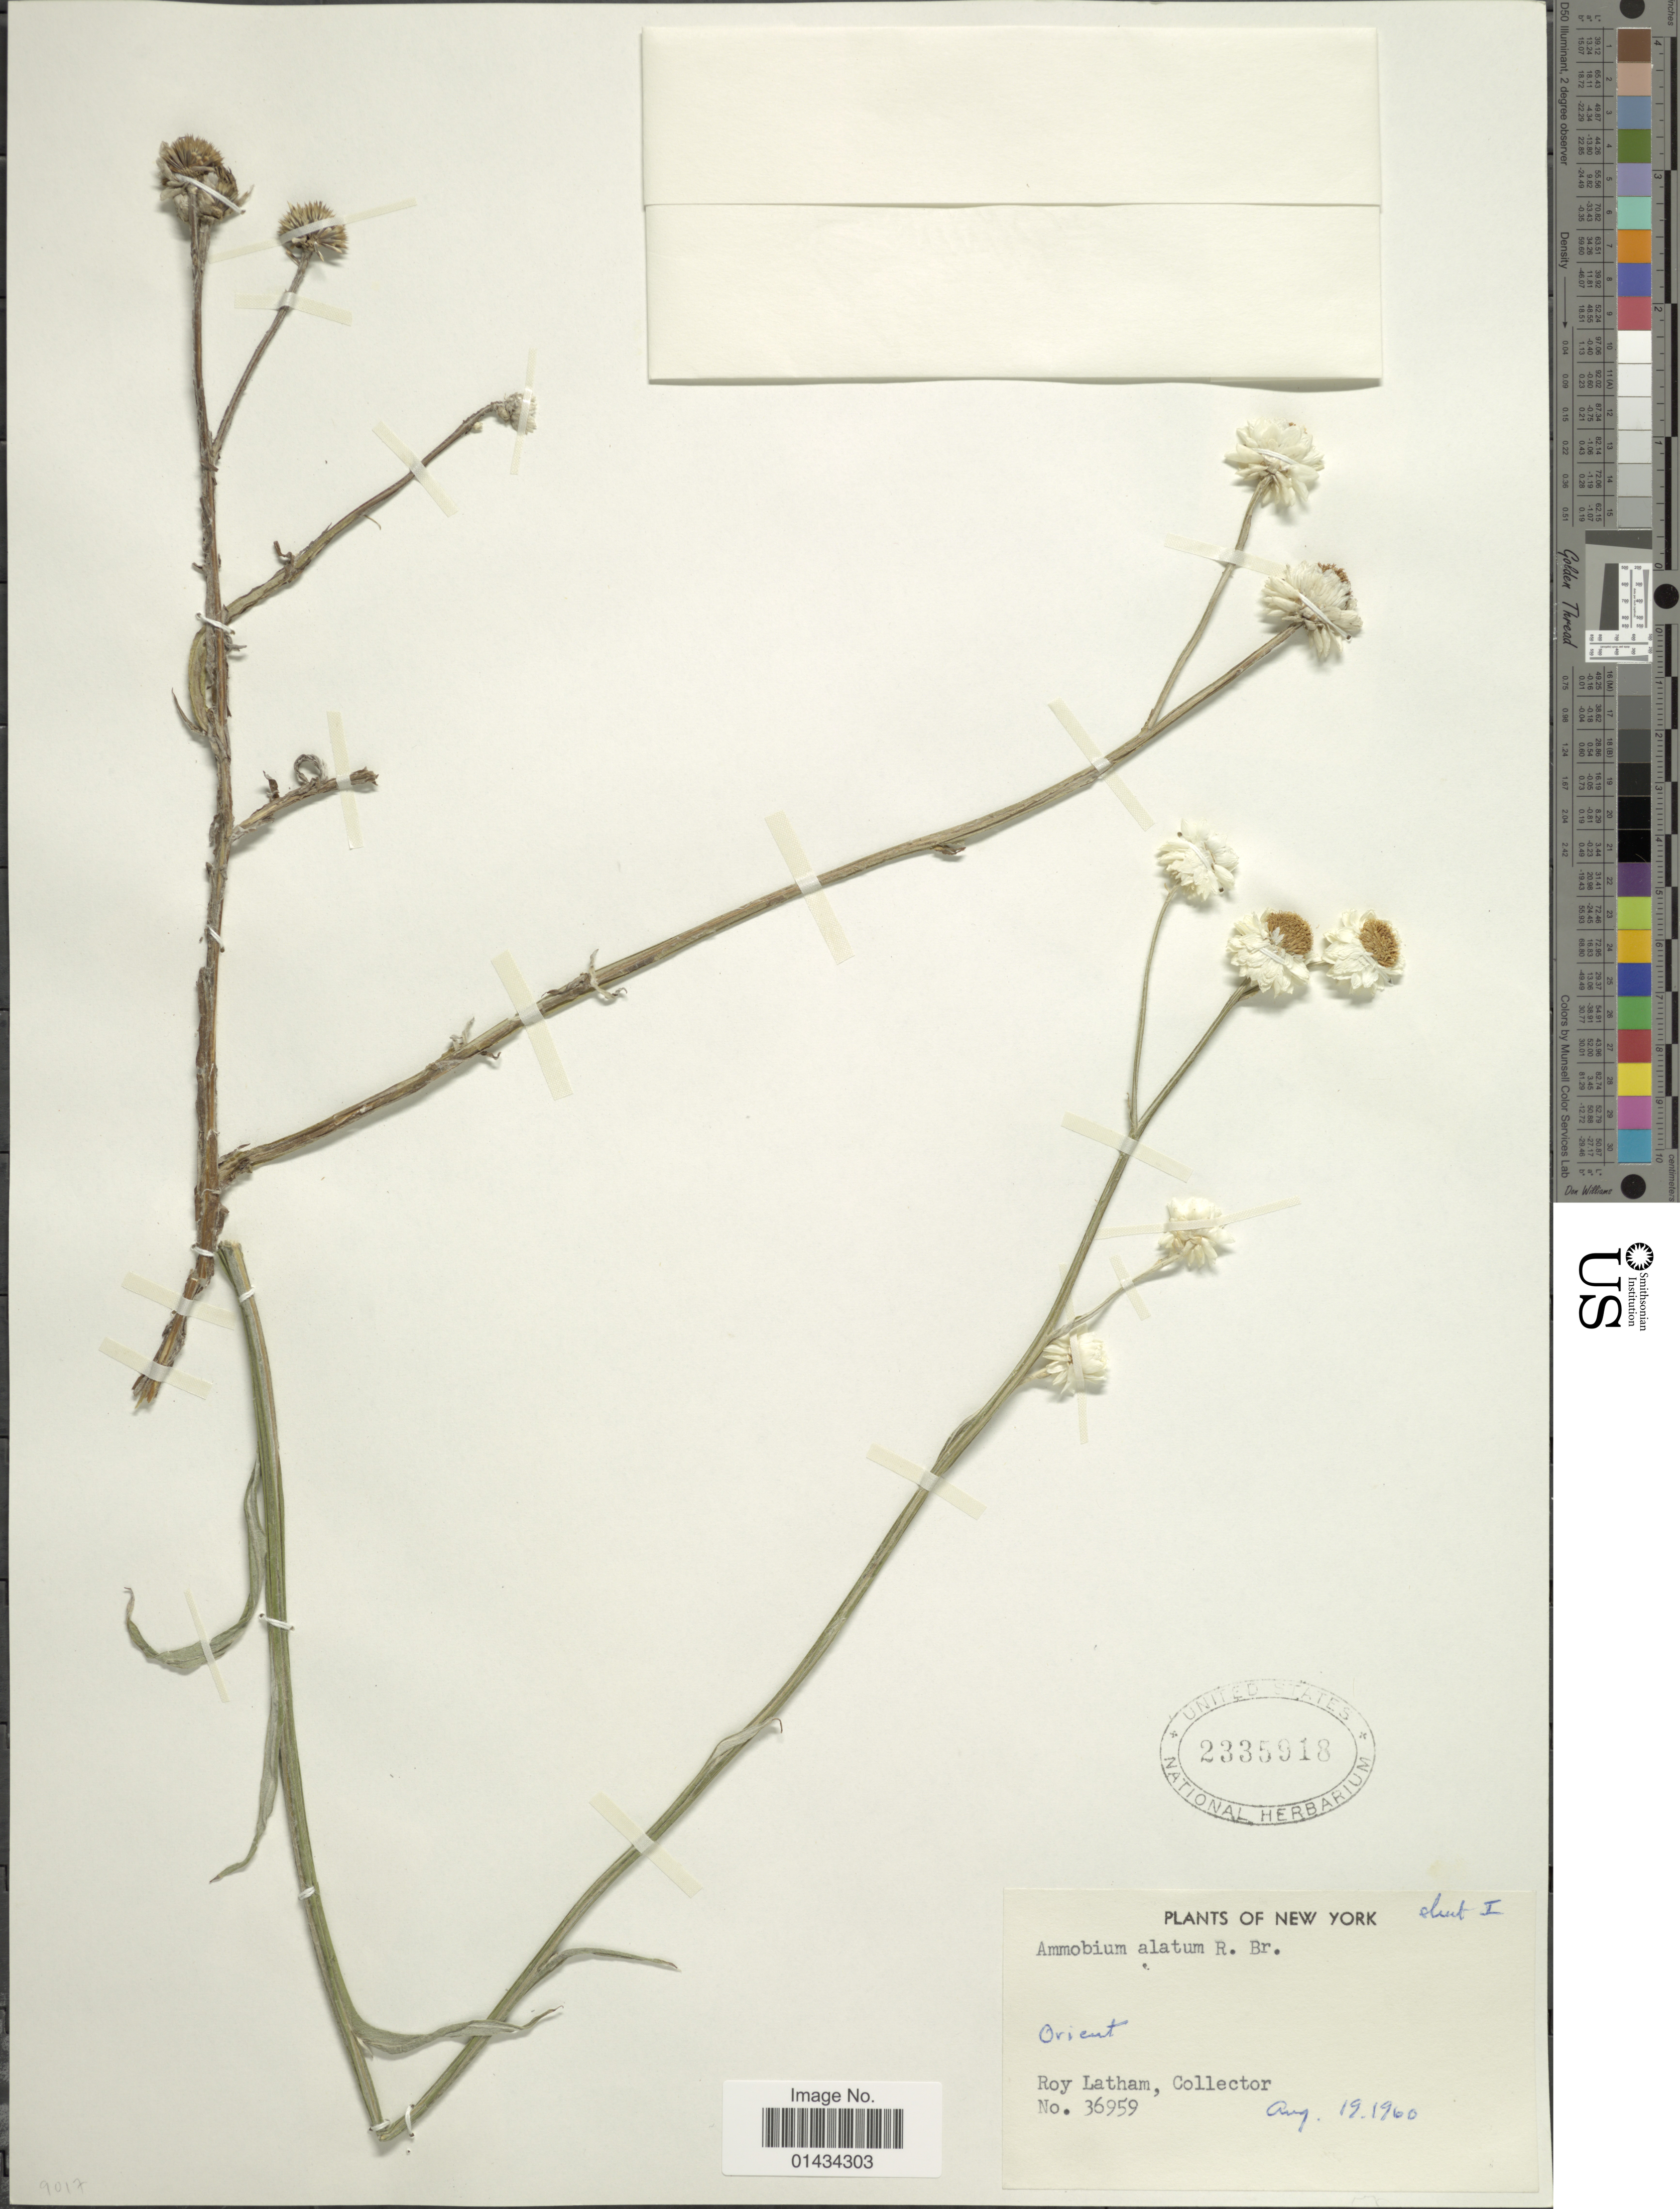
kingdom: Plantae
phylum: Tracheophyta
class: Magnoliopsida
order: Asterales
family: Asteraceae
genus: Ammobium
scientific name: Ammobium alatum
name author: R. Br.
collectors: R. Latham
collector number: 36959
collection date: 1960-08-19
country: United States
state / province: New York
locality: Orient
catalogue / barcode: US 2335918